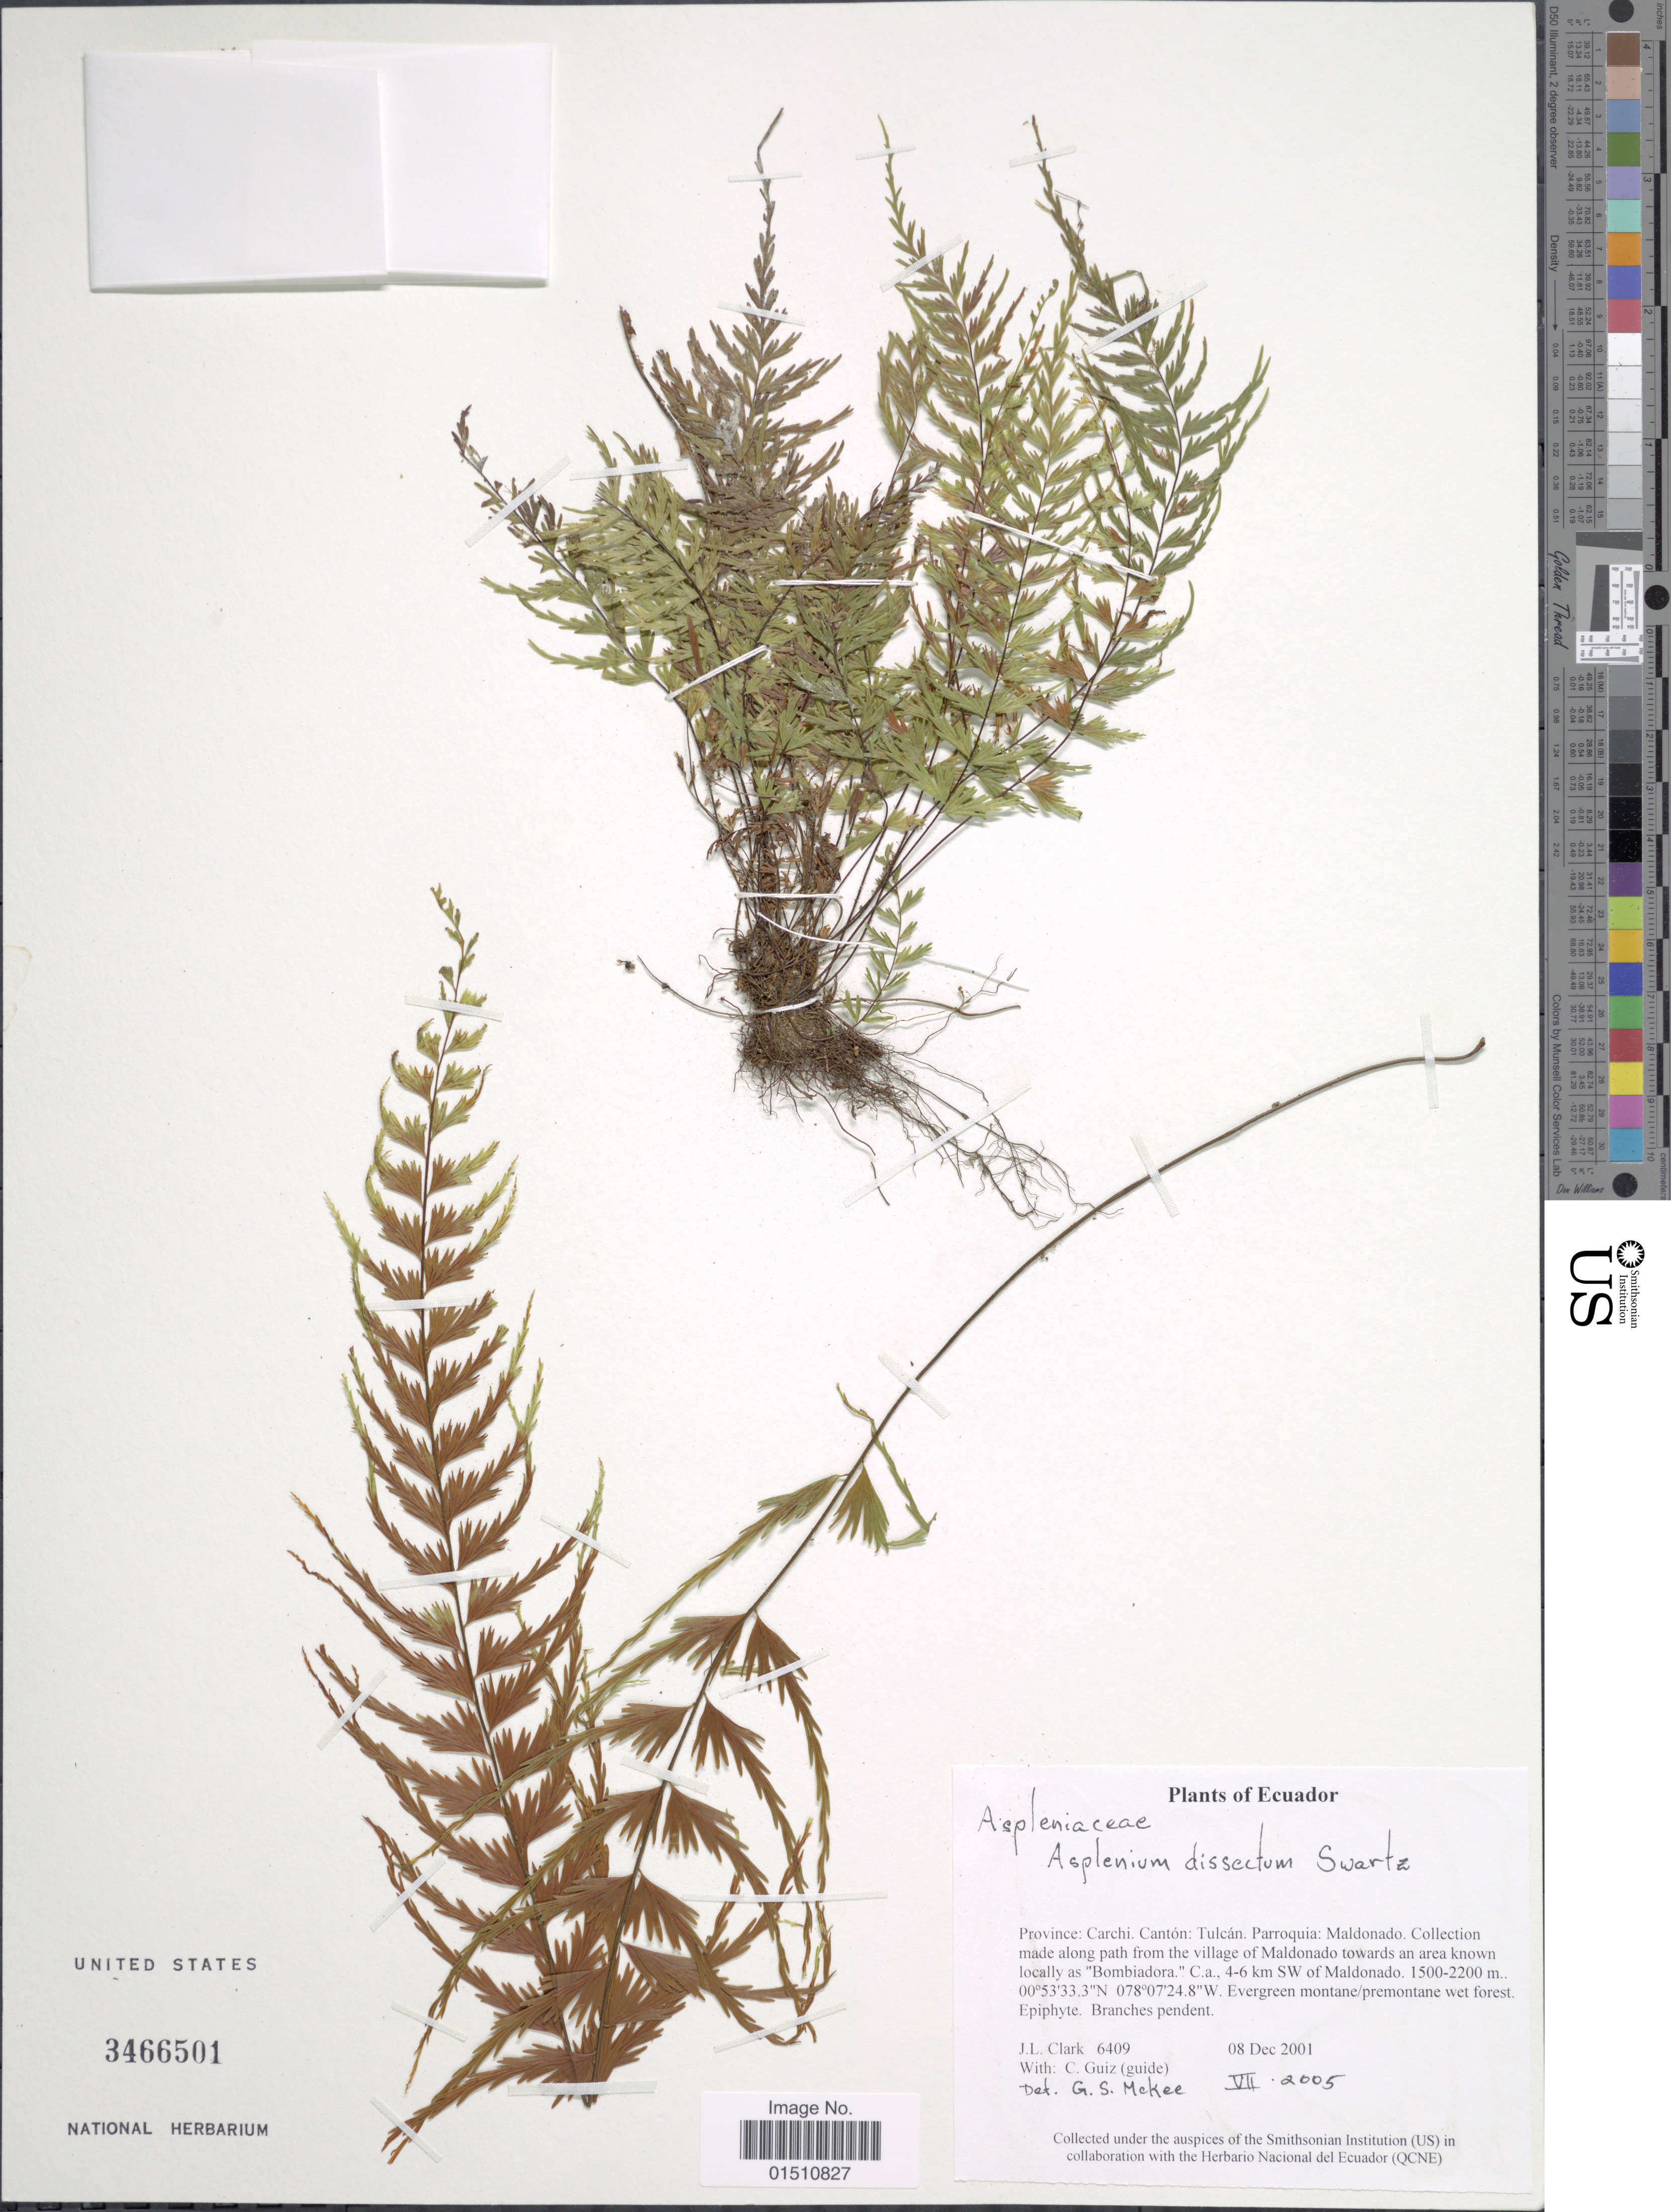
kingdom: Plantae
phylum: Tracheophyta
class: Polypodiopsida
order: Polypodiales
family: Aspleniaceae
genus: Asplenium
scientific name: Asplenium dissectum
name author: Brack. in Wilkes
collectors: J. L. Clark & C. Guiz (guide)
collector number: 6409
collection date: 2001-12-08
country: Ecuador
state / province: Carchi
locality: Ecuador, Canton: Tulcan. Parroquia: Maldonado. Collections made along path from the village of Maldonado towards an area know locally as "Bombiador.". Ca. , 4-6- km SW of Maldonado.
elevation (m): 1500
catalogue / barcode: US 3466501